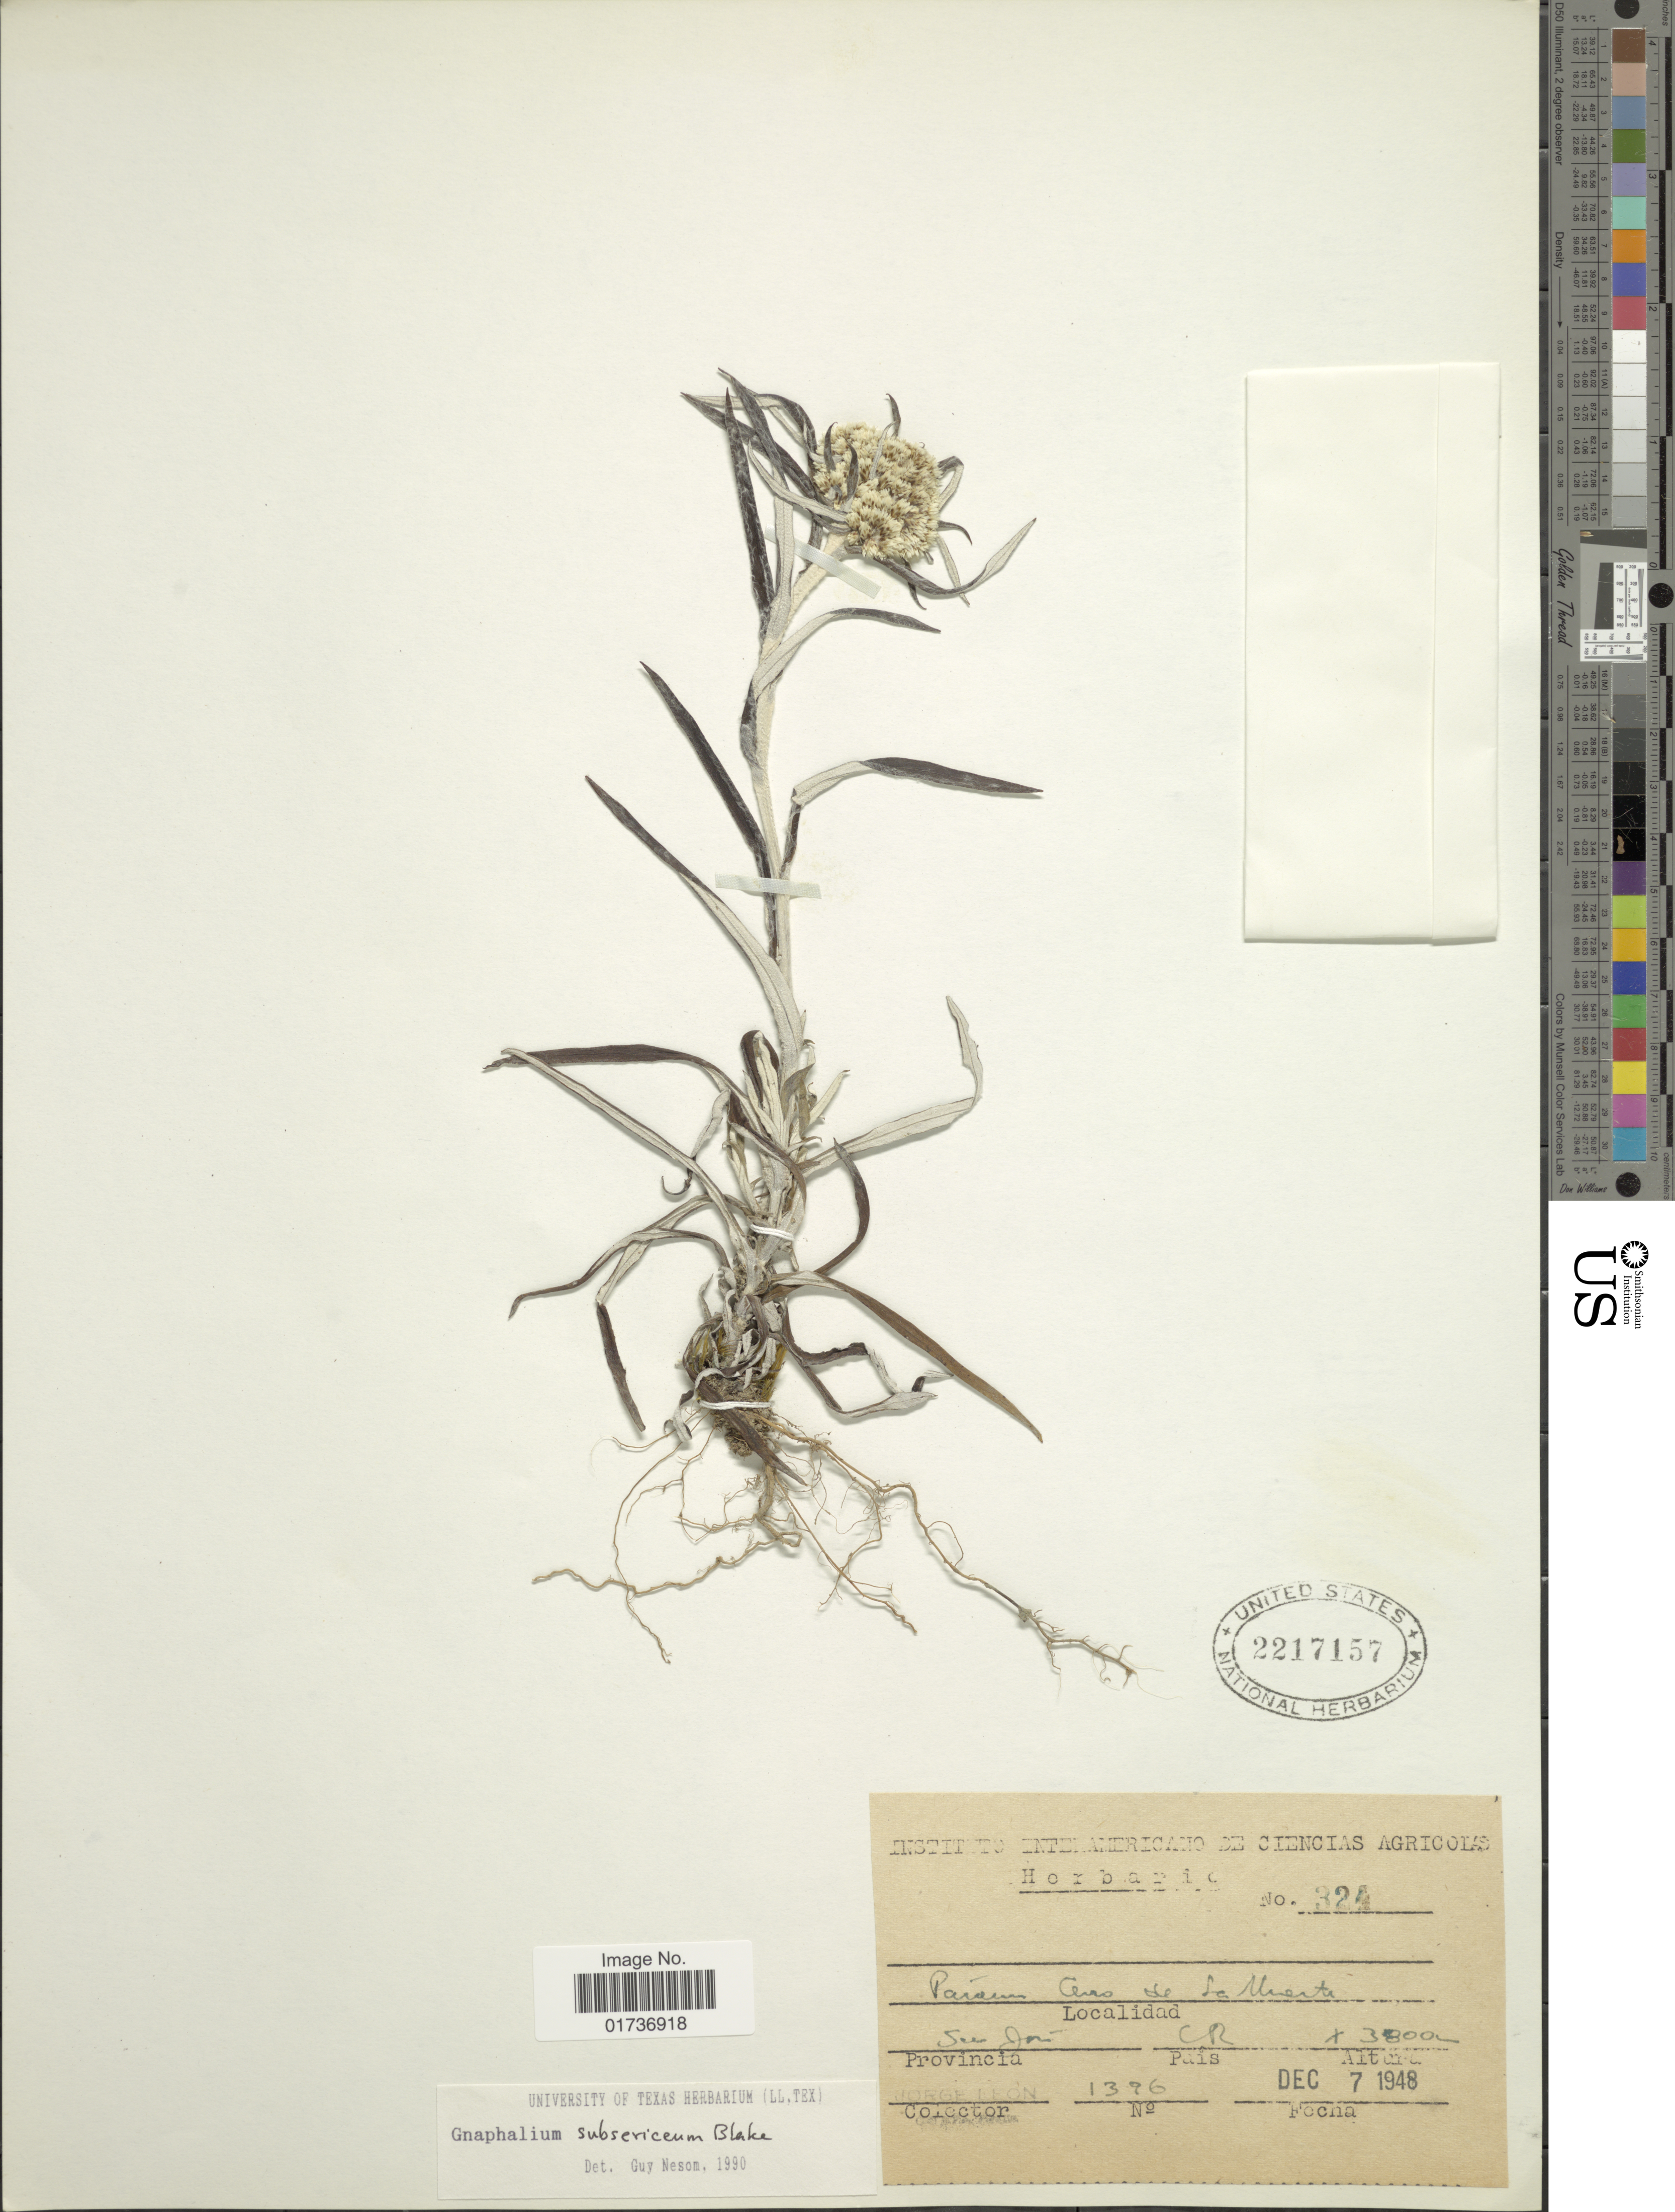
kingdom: Plantae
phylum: Tracheophyta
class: Magnoliopsida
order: Asterales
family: Asteraceae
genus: Gnaphalium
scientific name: Gnaphalium subsericeum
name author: S.F. Blake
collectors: J. León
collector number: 1376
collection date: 1948-12-07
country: Costa Rica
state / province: San José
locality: Páramo Cerro de Sta Muerta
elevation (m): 3000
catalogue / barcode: US 2217157